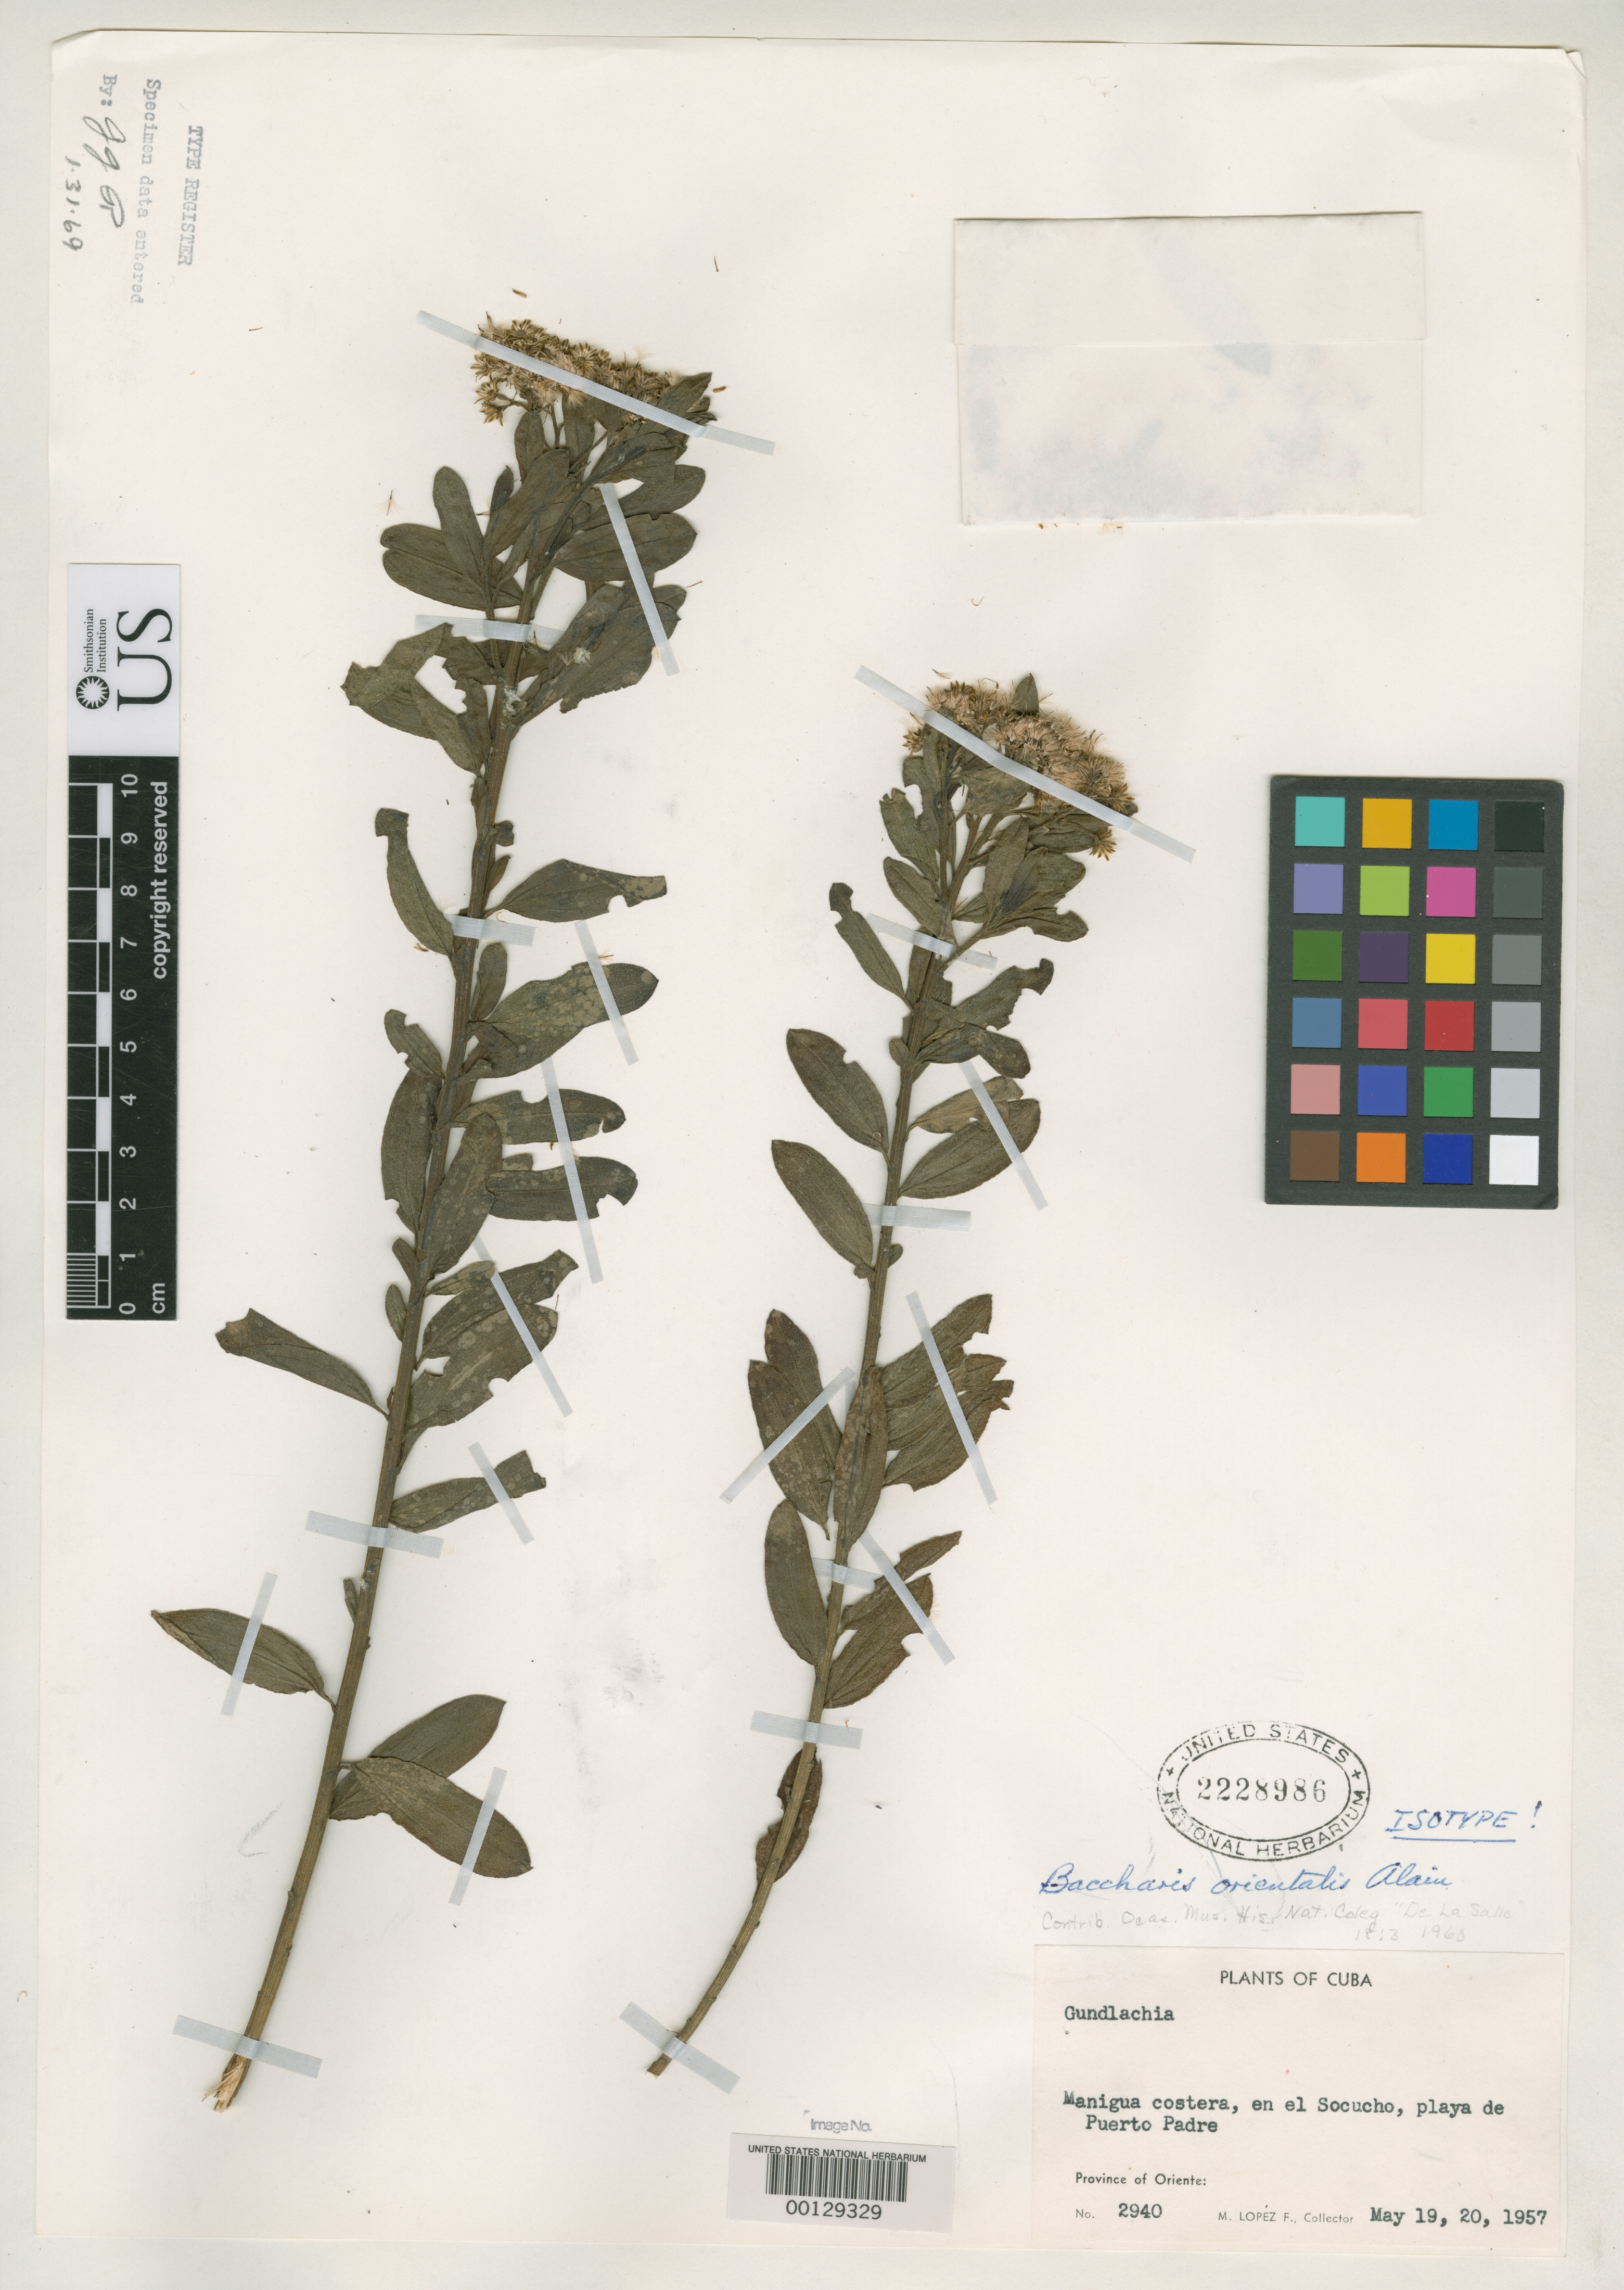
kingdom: Plantae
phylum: Tracheophyta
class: Magnoliopsida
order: Asterales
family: Asteraceae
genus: Baccharis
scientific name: Baccharis orientalis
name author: Alain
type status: Isotype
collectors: M. López Figueiras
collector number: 2940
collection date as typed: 20 May 1957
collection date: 1957-05-20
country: Cuba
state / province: Oriente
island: Greater Antilles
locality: Puerto Padre.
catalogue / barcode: US 2228986